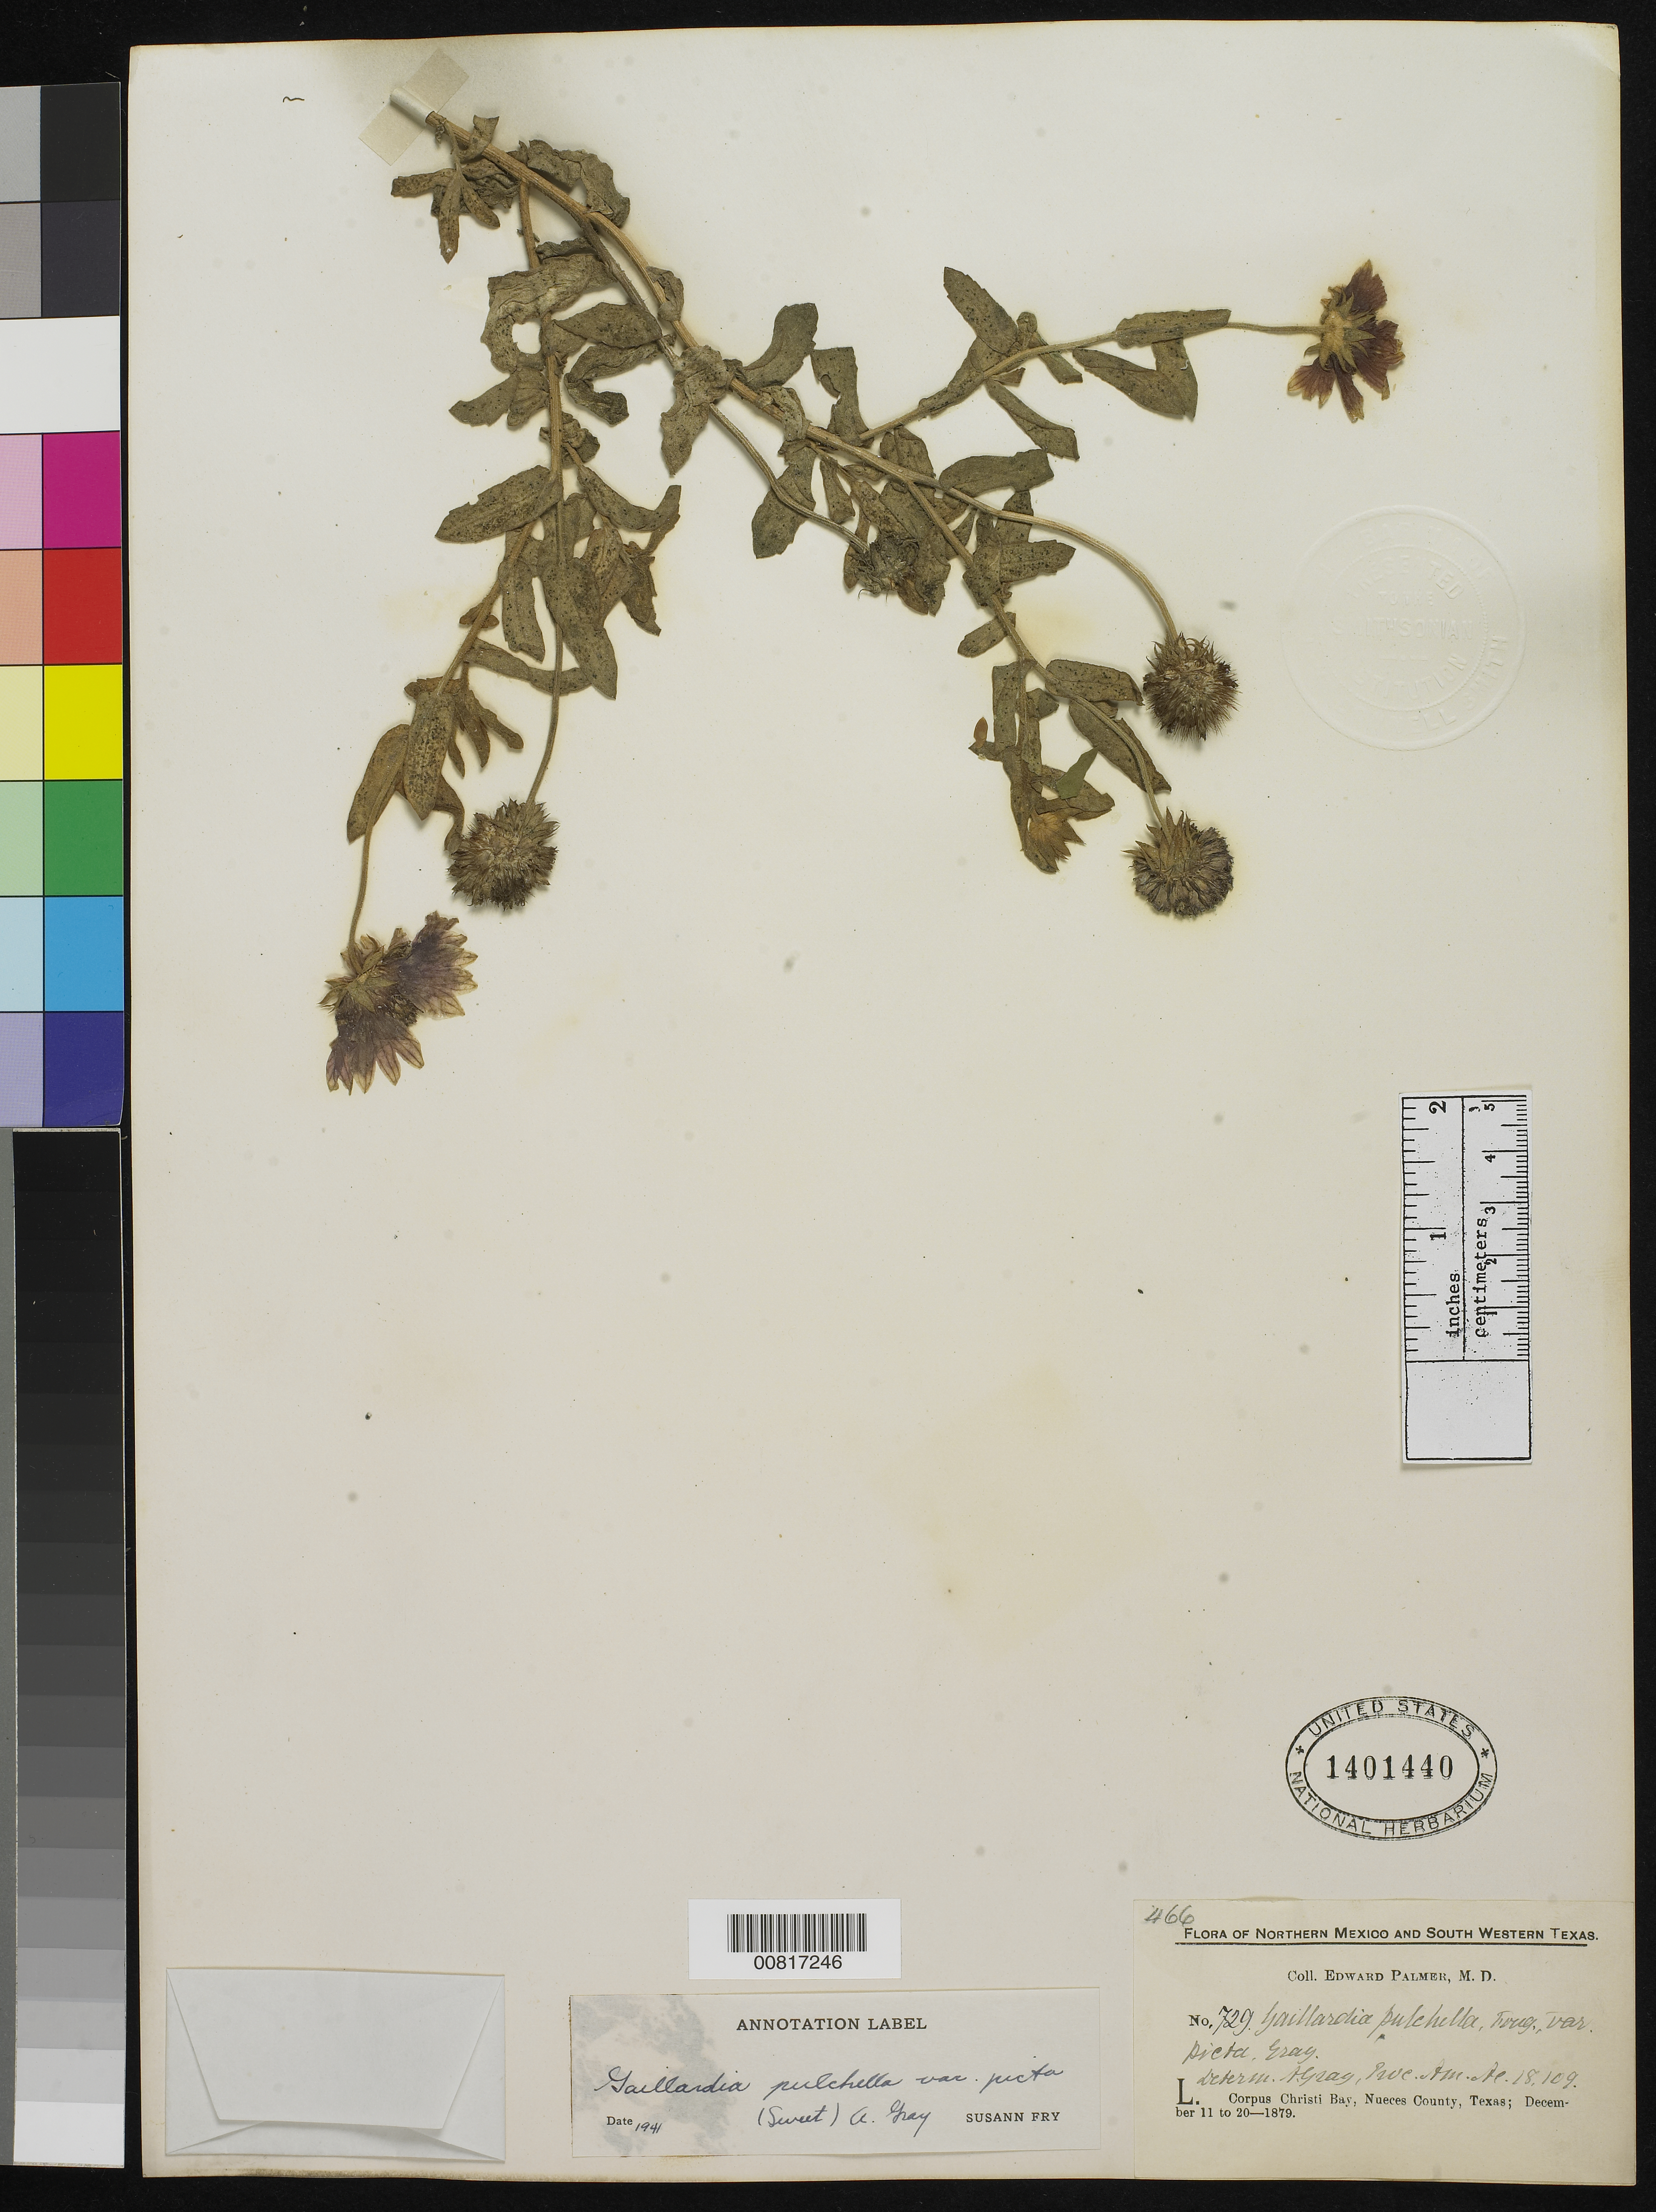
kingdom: Plantae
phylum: Tracheophyta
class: Magnoliopsida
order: Asterales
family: Asteraceae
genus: Gaillardia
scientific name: Gaillardia pulchella var. picta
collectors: E. Palmer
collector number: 729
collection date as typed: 11 Dec 1879 to 20 Dec 1879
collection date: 1879-12-11/1879-12-20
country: United States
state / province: Texas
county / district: Nueces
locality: L. Corpus Christi Bay, Nueces County, Texas.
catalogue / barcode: US 1401440